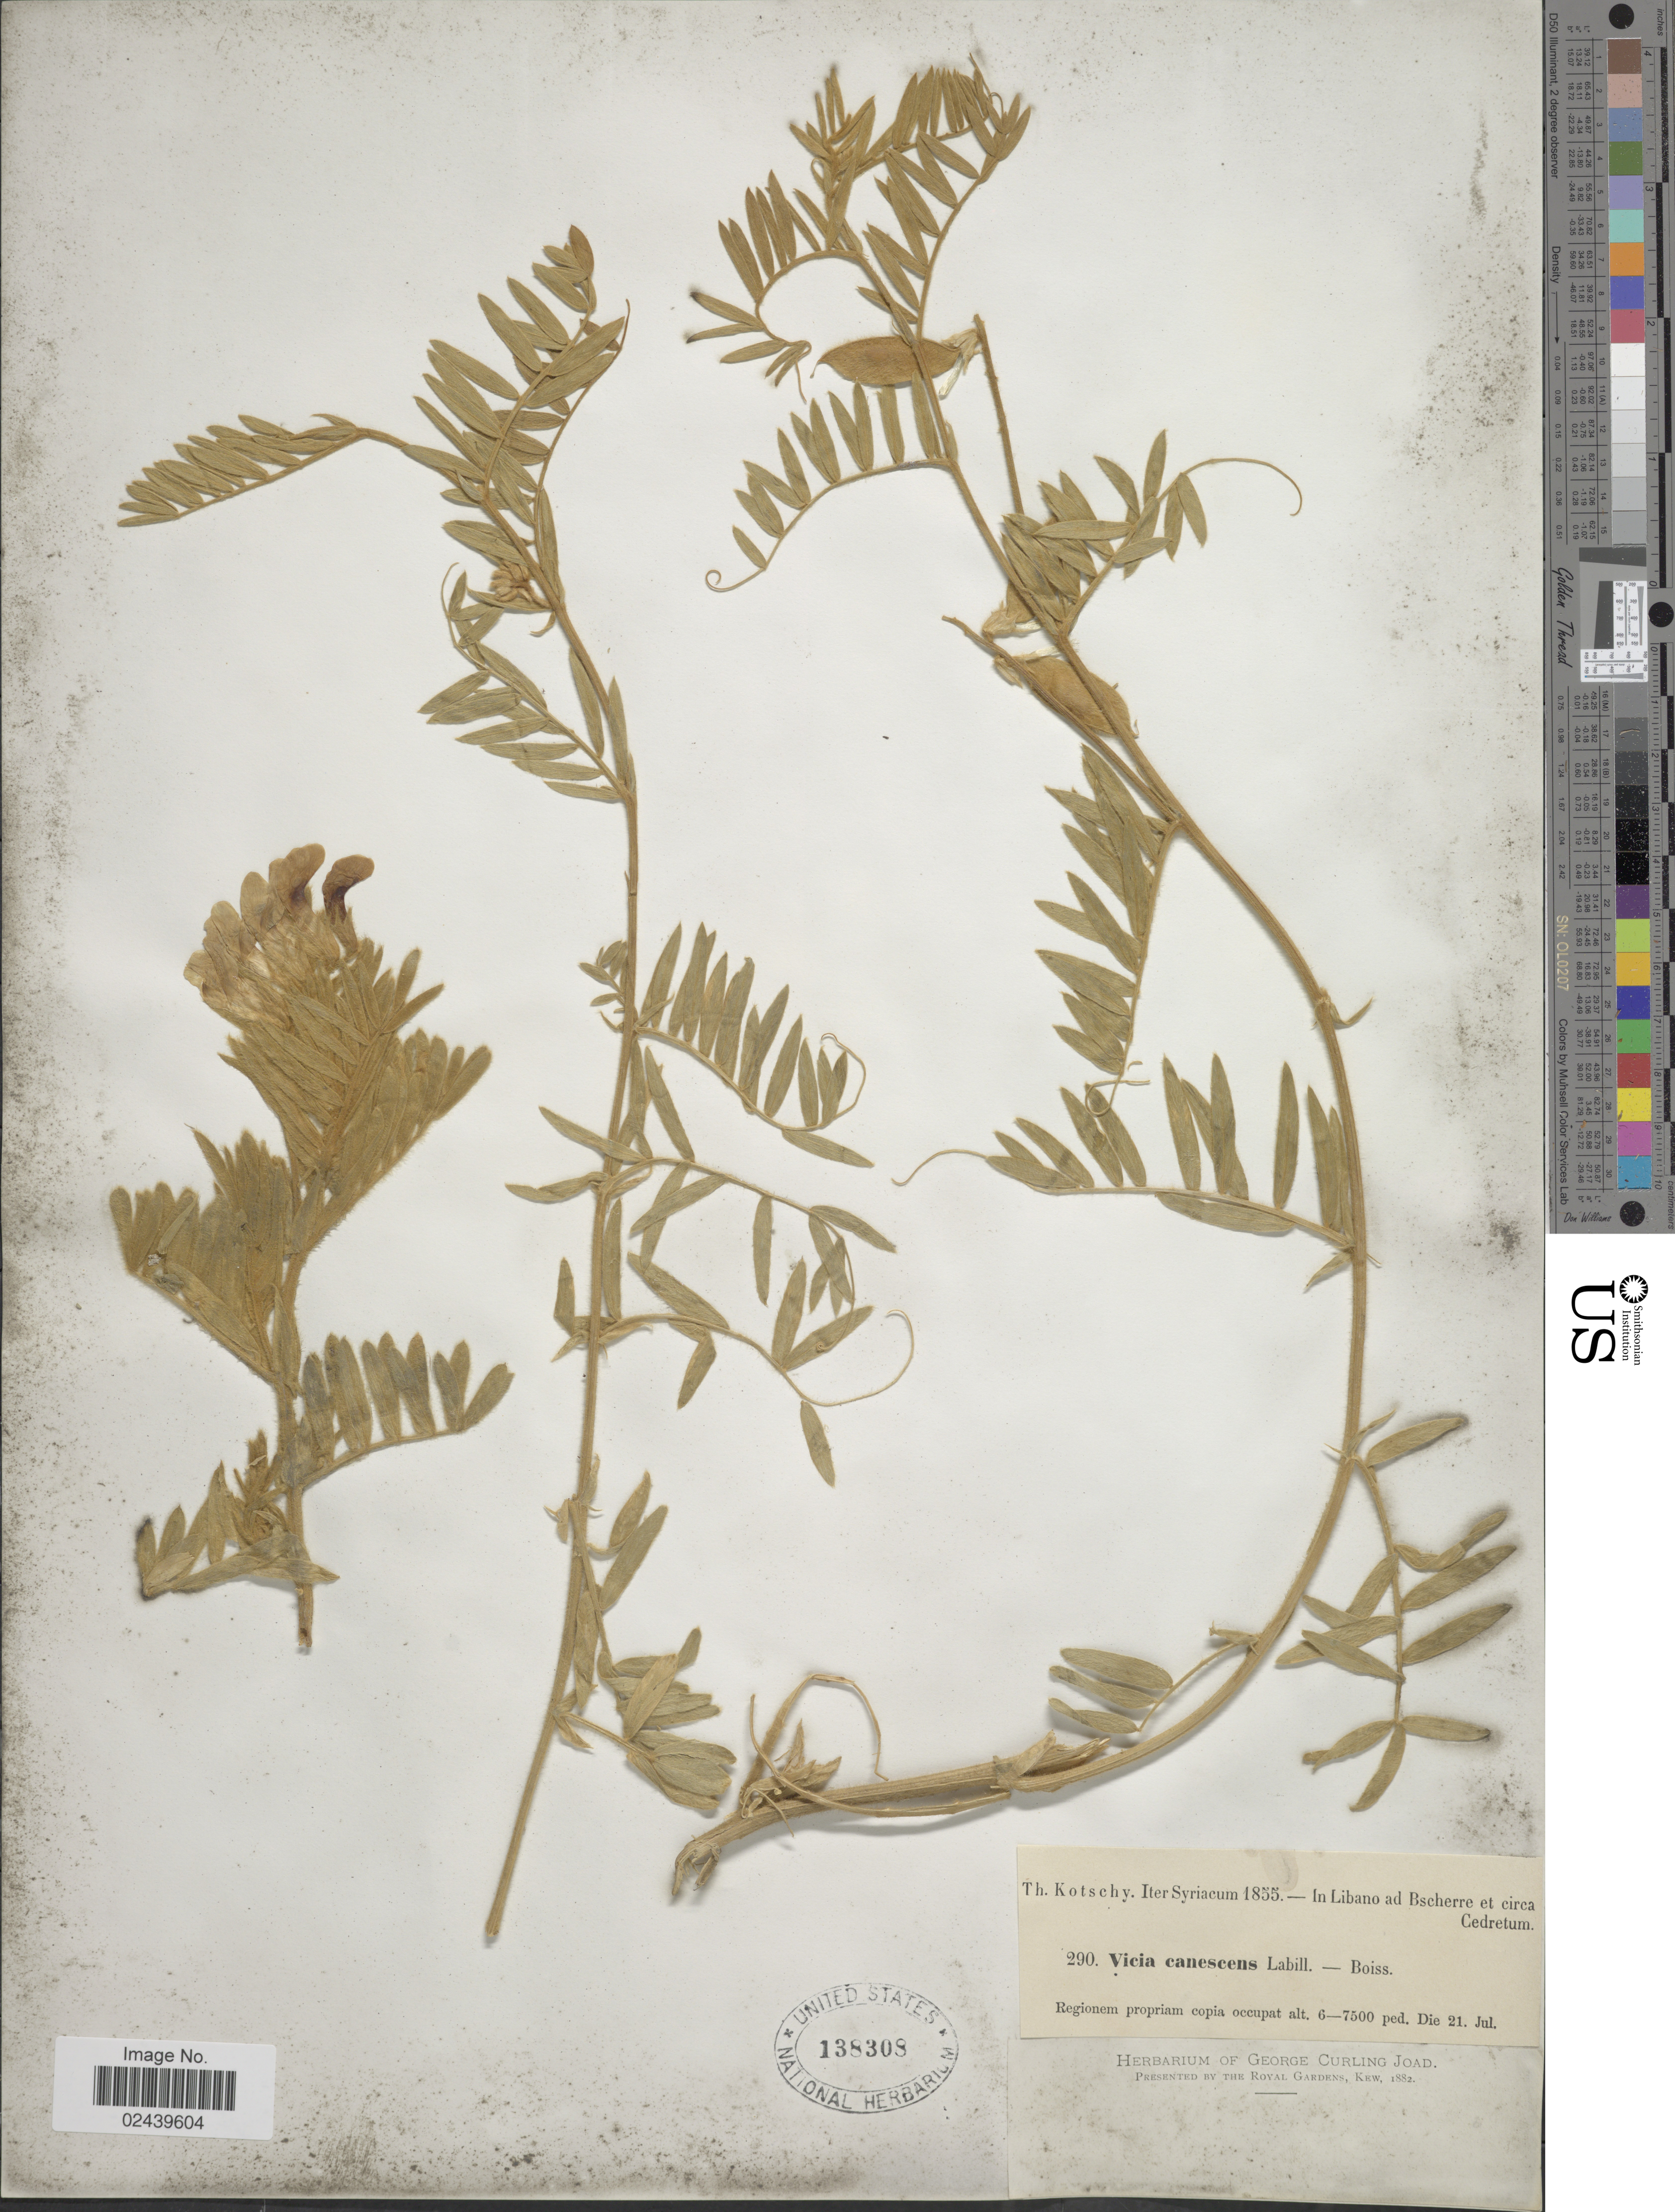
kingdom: Plantae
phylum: Tracheophyta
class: Magnoliopsida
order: Fabales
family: Fabaceae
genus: Vicia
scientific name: Vicia canescens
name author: Labill.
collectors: K. G. Kotschy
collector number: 290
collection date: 1855-07-21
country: Syria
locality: Syriacum. In Libano ad Bscherre et circa Cedretum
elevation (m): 1829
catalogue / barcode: US 138308